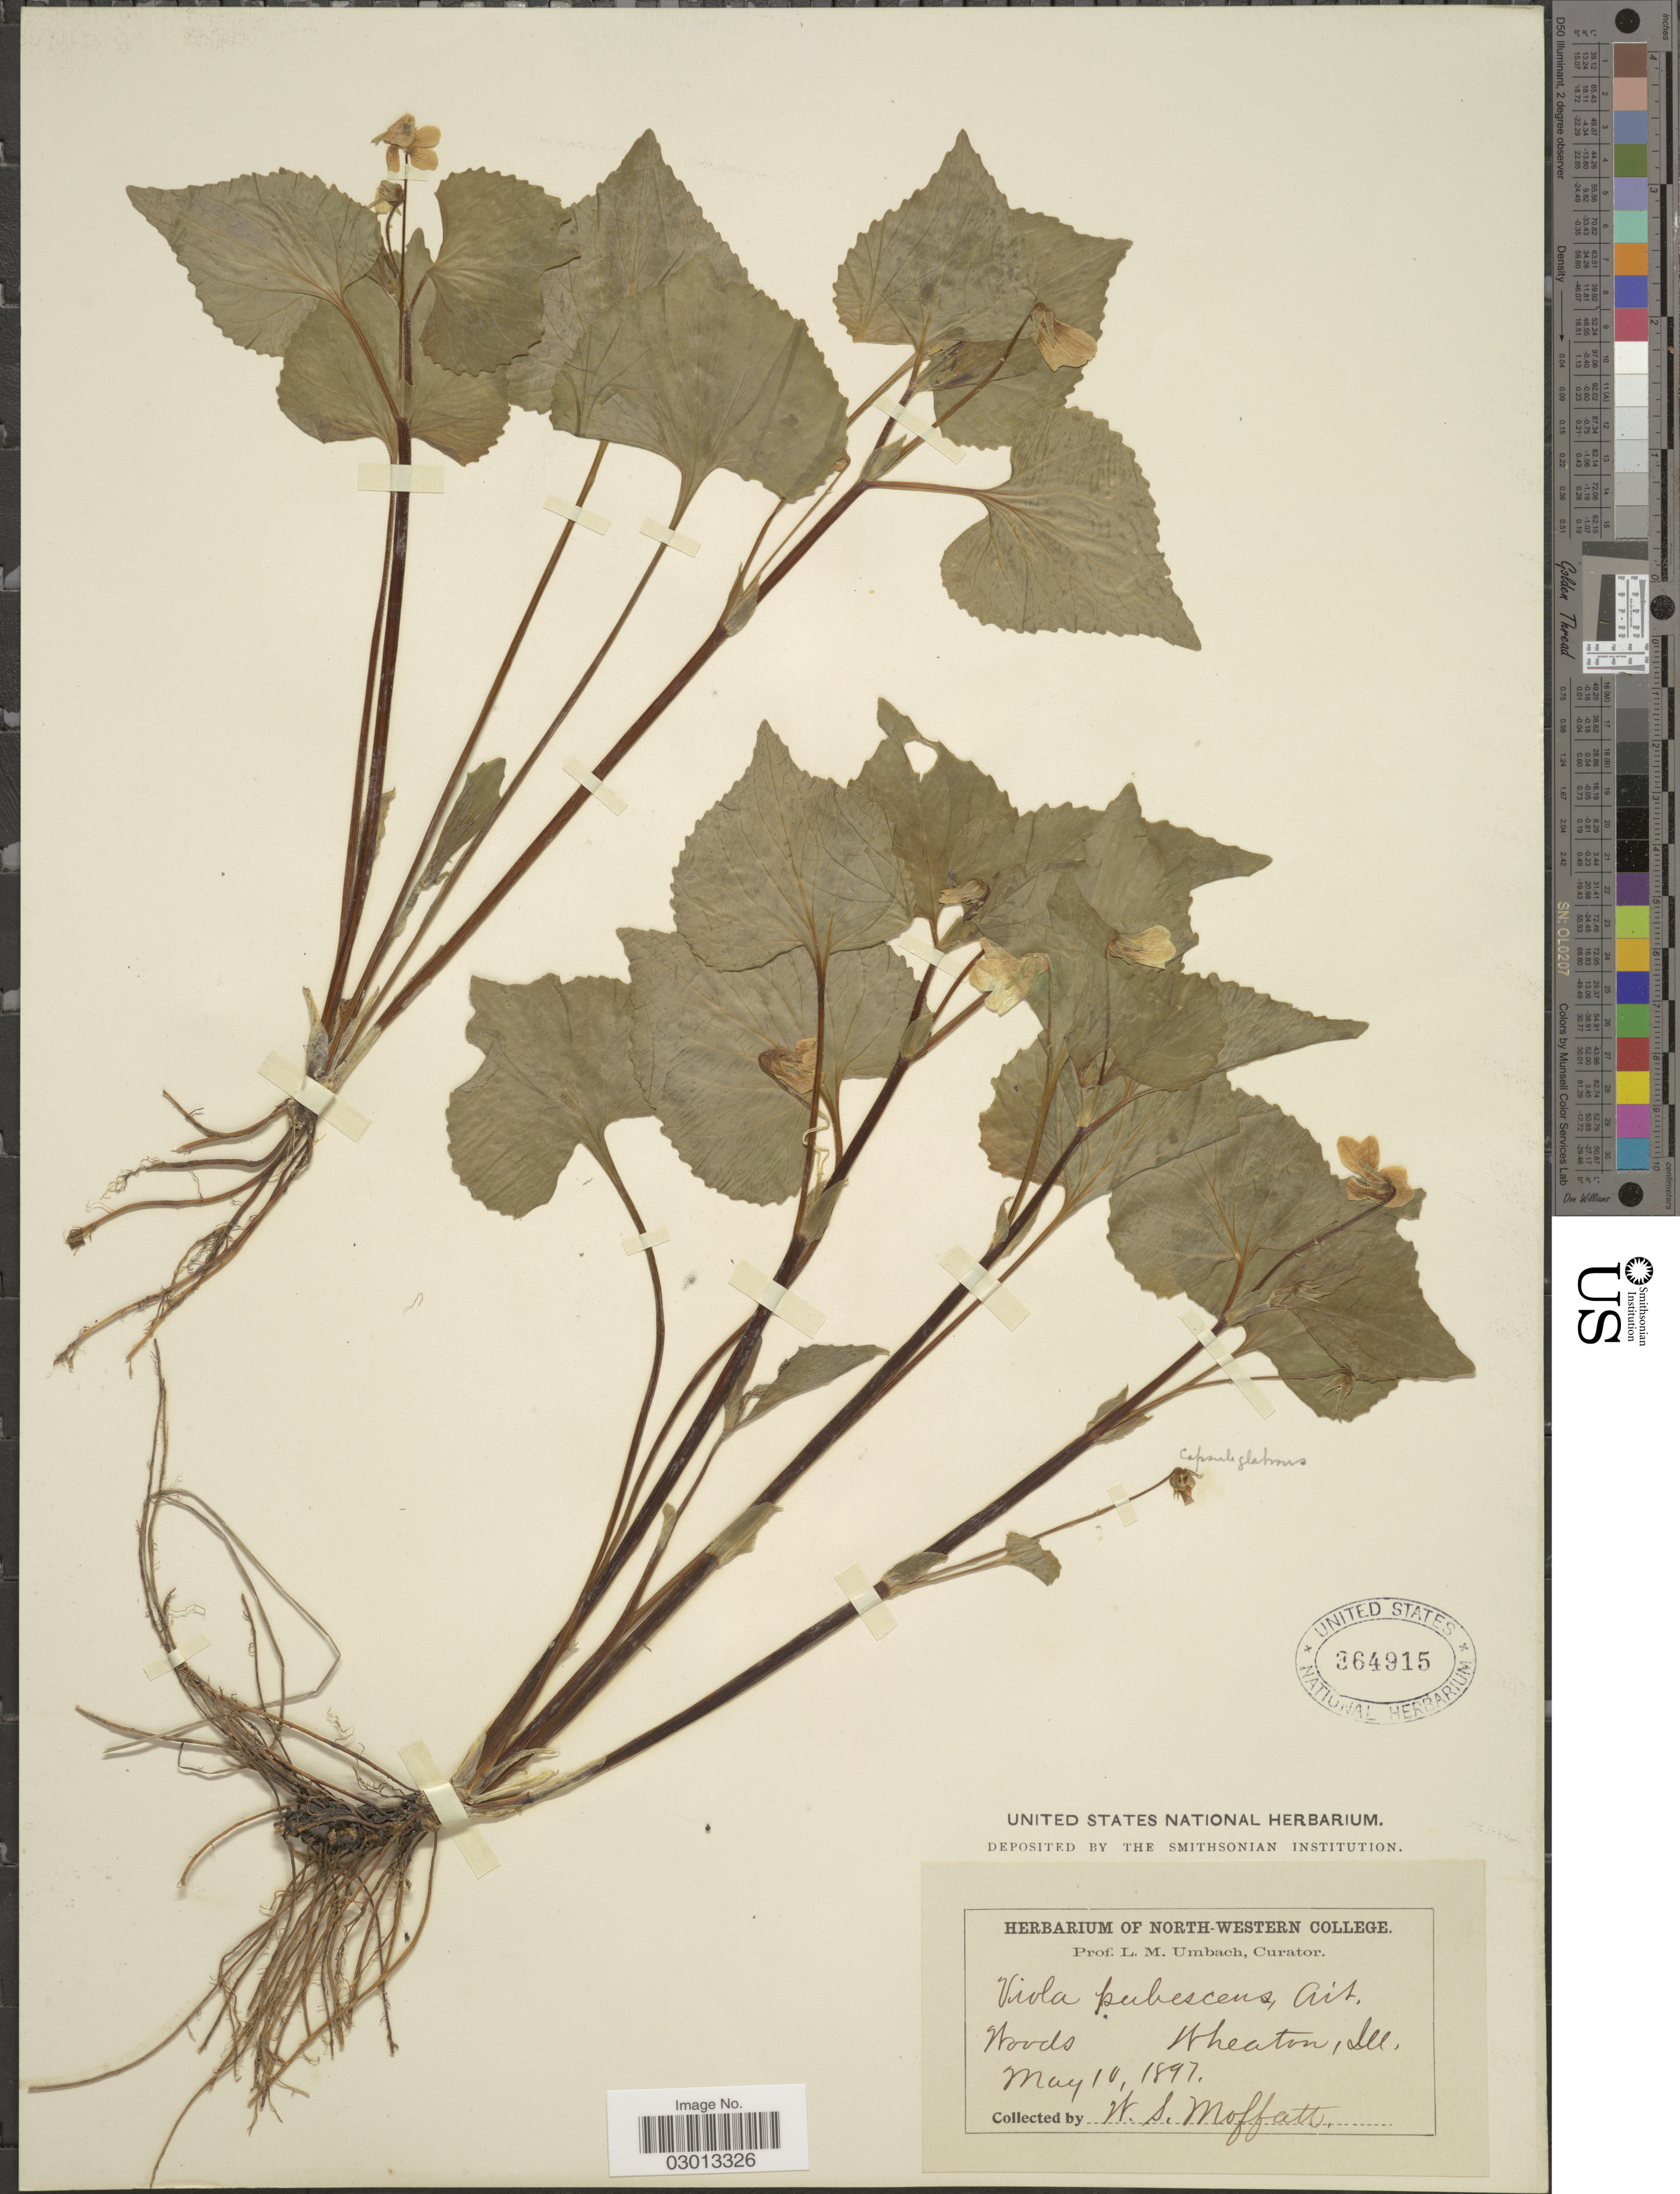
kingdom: Plantae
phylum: Tracheophyta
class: Magnoliopsida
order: Malpighiales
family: Violaceae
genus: Viola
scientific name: Viola pensylvanica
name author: Michx.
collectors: W. Moffatt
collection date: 1897-05-10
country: United States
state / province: Illinois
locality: Wheaton.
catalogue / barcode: US 364915